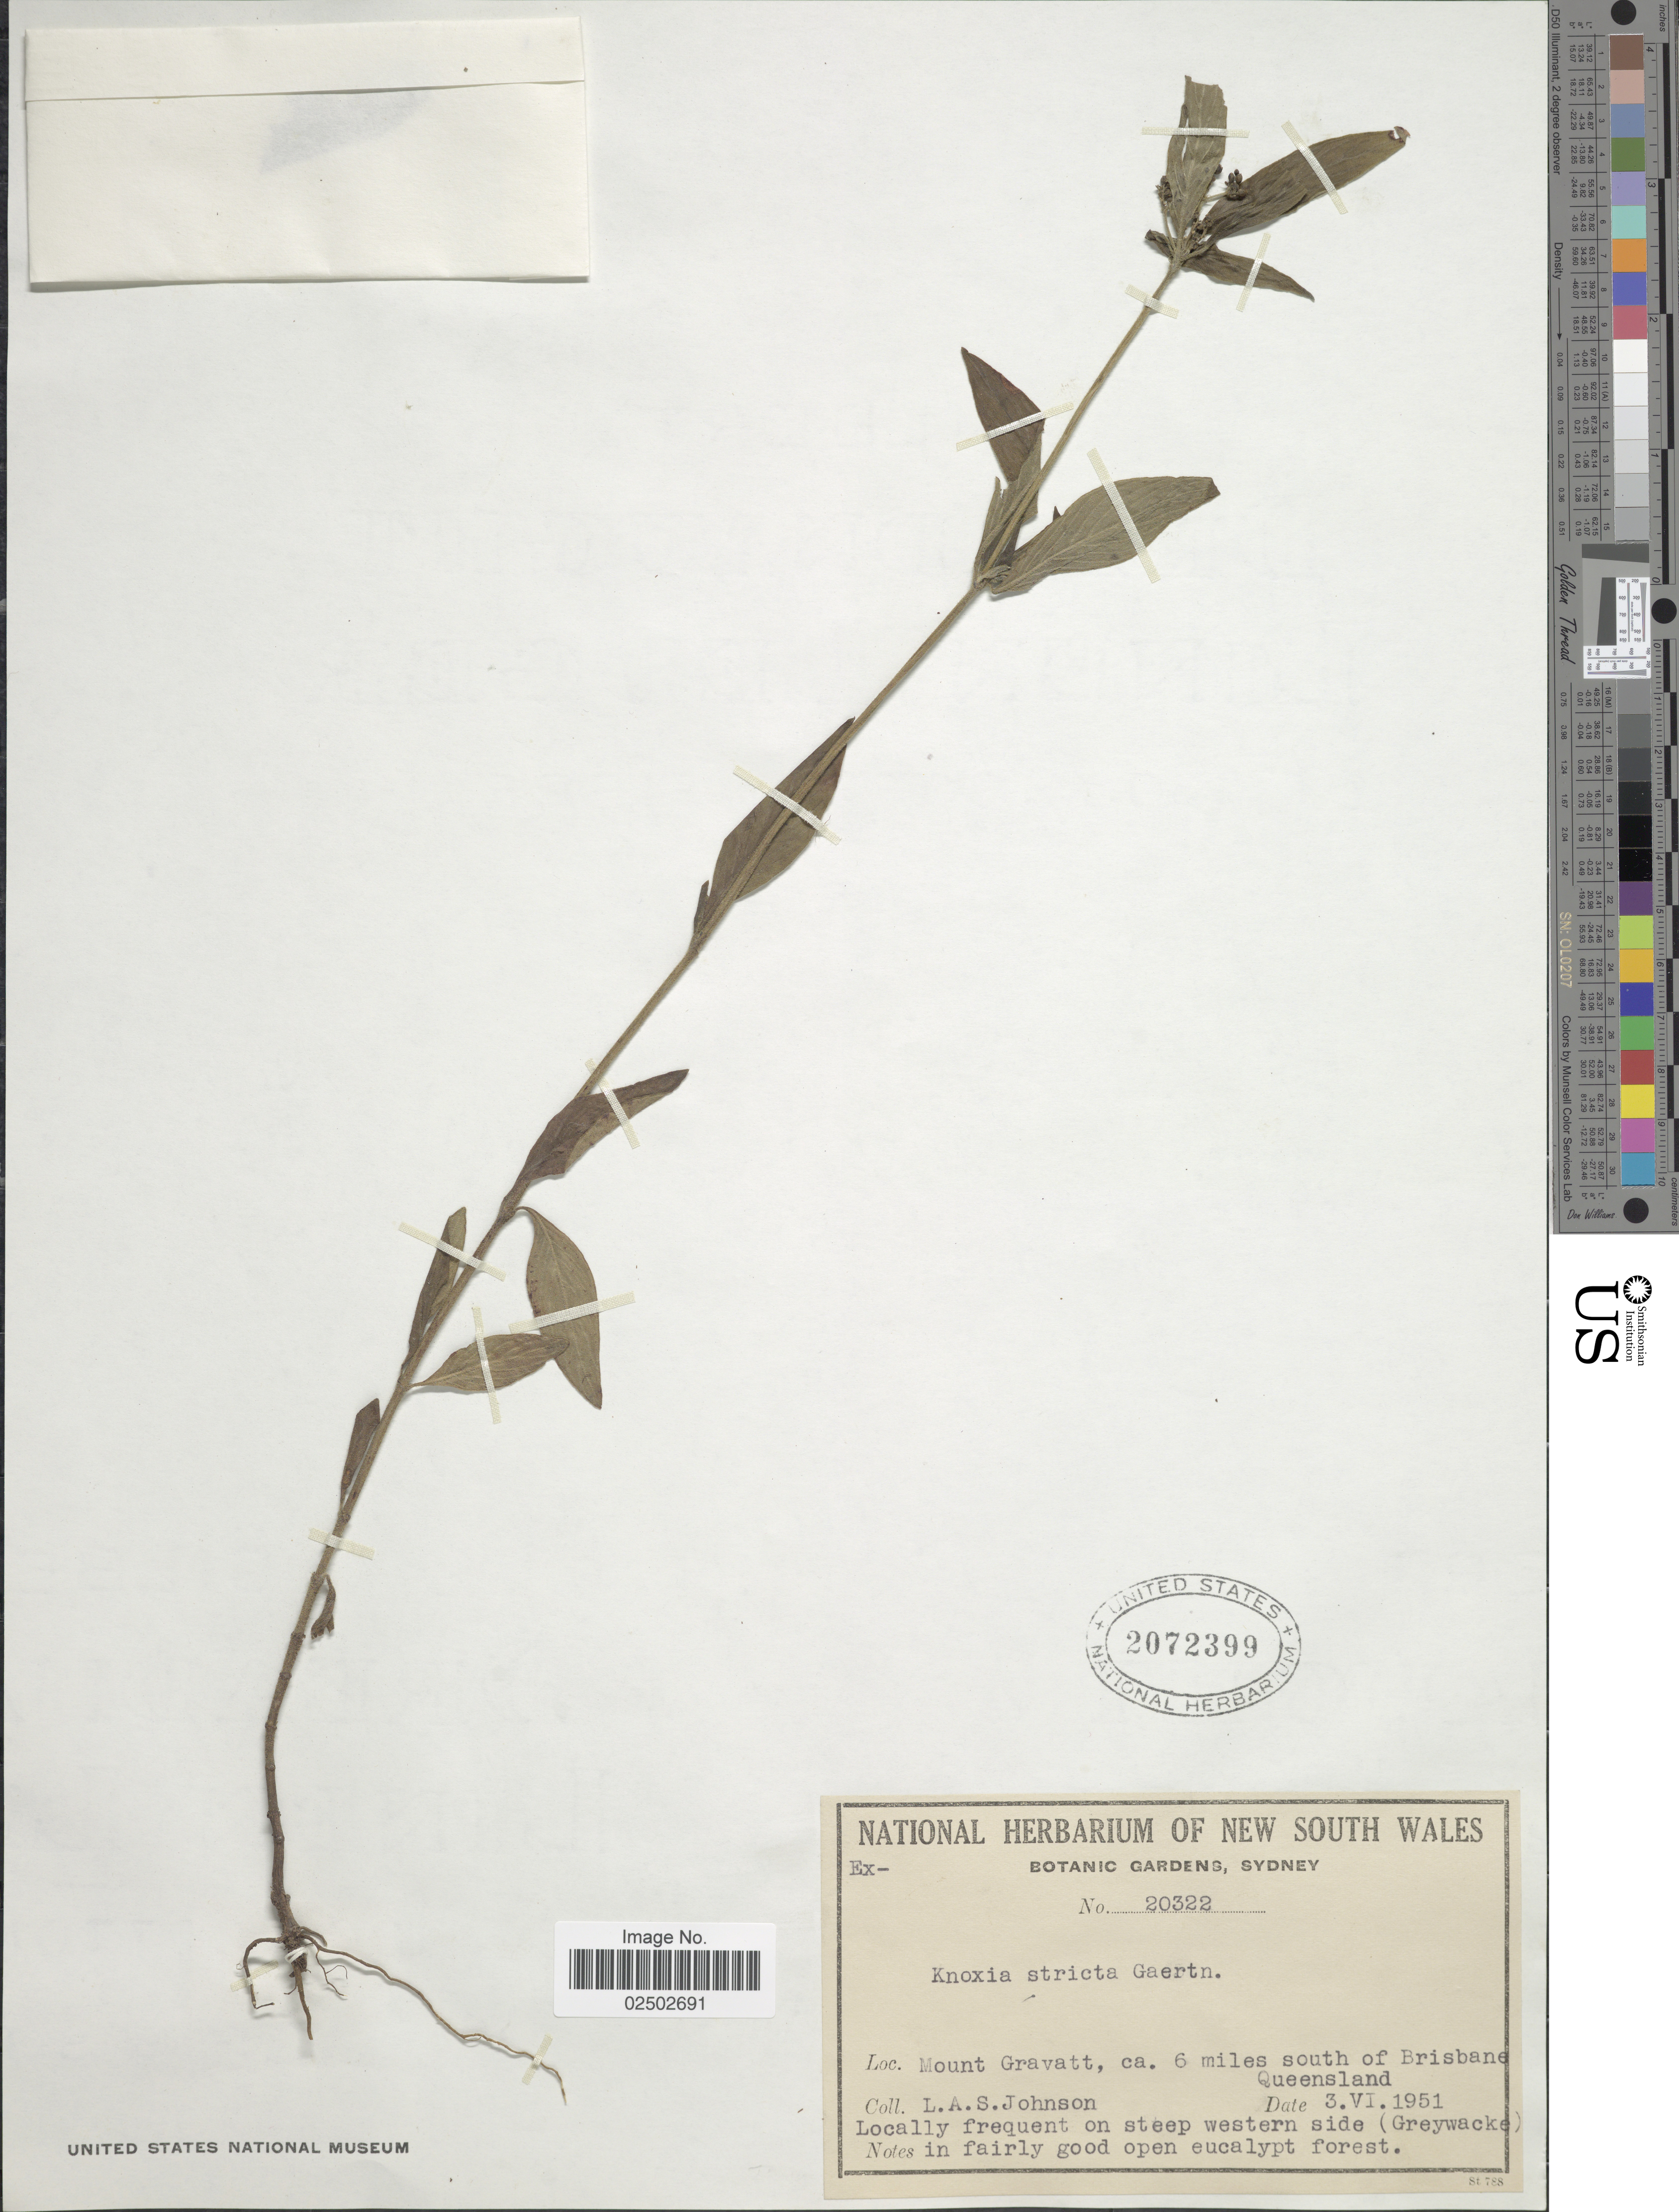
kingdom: Plantae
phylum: Tracheophyta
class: Magnoliopsida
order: Gentianales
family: Rubiaceae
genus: Knoxia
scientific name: Knoxia stricta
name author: Gaertn.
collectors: L. A. S. Johnson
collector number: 20322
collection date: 1951-06-03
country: Australia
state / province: Queensland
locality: Mount Gravatt, ca. 6 miles south of Brisbane, Queensland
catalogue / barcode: US 2072399